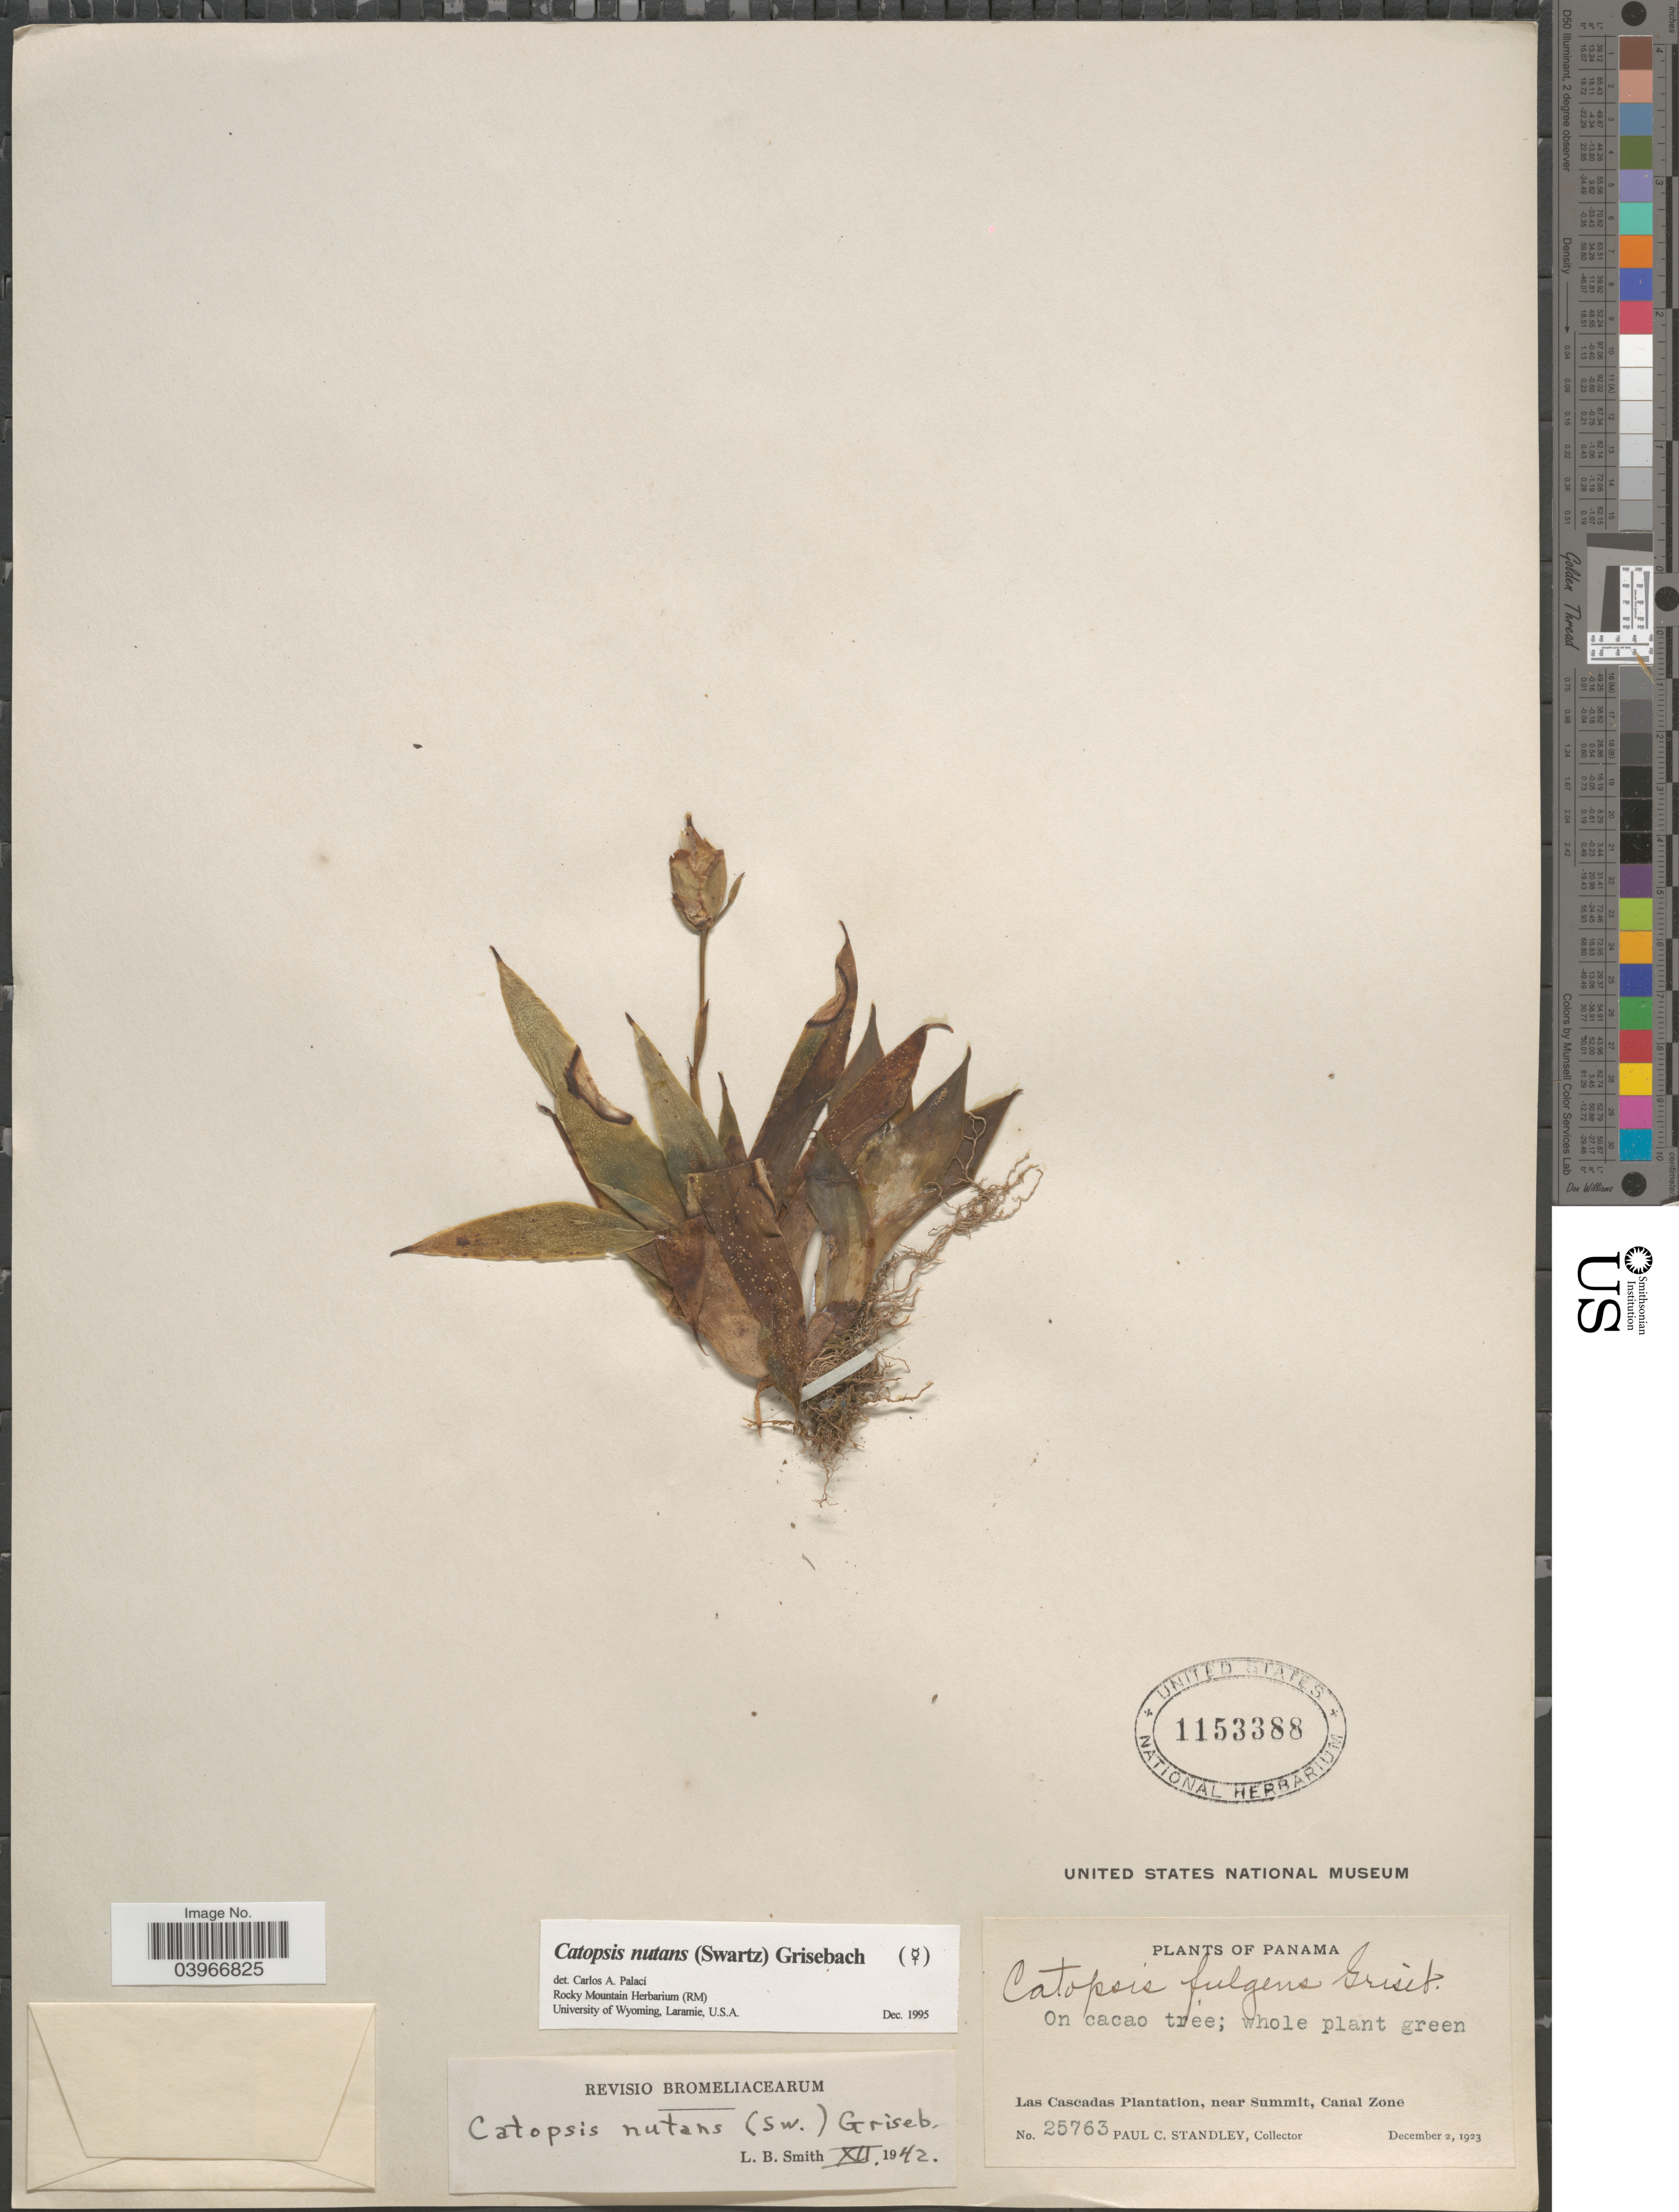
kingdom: Plantae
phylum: Tracheophyta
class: Liliopsida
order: Poales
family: Bromeliaceae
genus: Catopsis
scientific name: Catopsis nutans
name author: (Sw.) Griseb.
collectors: P. C. Standley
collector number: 25763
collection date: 1923-12-02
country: Panama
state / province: Colón / Panamá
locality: Las Cascadas Plantation, near Summit, Canal Zone.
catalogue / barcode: US 1153388